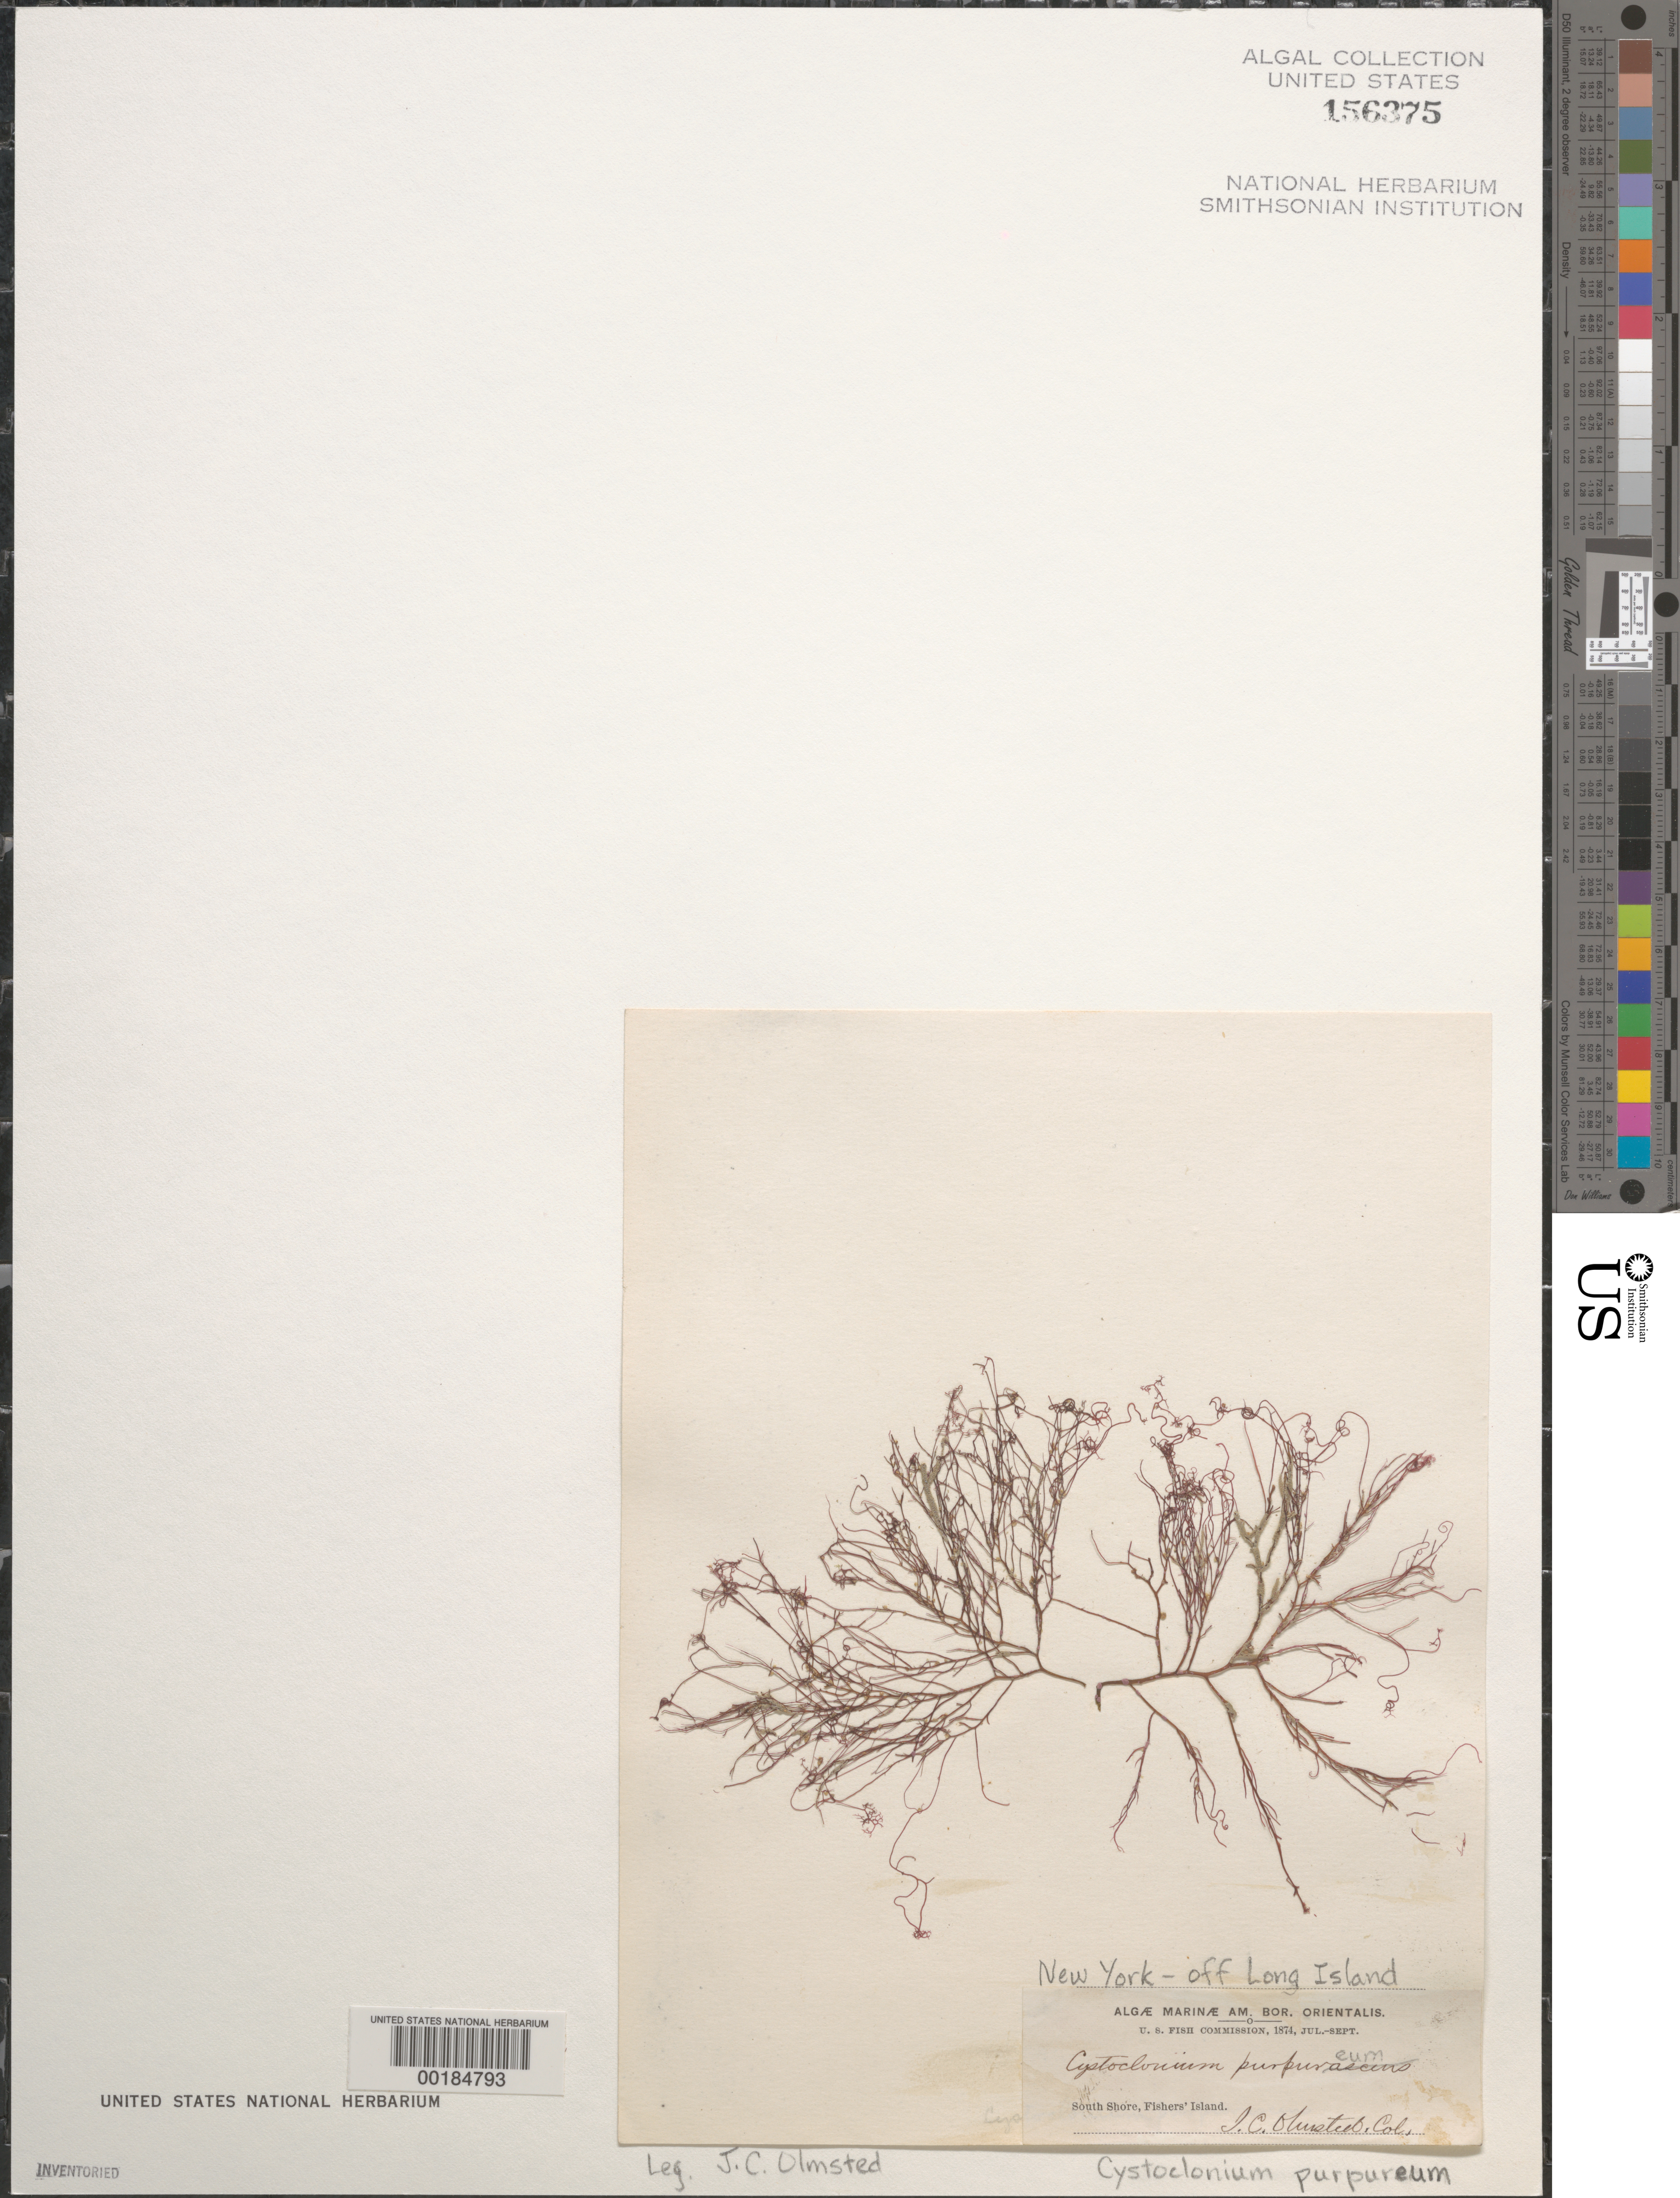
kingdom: Plantae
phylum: Rhodophyta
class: Florideophyceae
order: Gigartinales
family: Cystocloniaceae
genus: Cystoclonium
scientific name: Cystoclonium purpureum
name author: (Huds.) Batters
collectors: J. Olmsted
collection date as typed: Jul 1874 TO -- Sep 1874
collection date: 1874-07/1874-09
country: United States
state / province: New York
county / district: Suffolk County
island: Fishers Island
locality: South shore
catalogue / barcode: US 156375